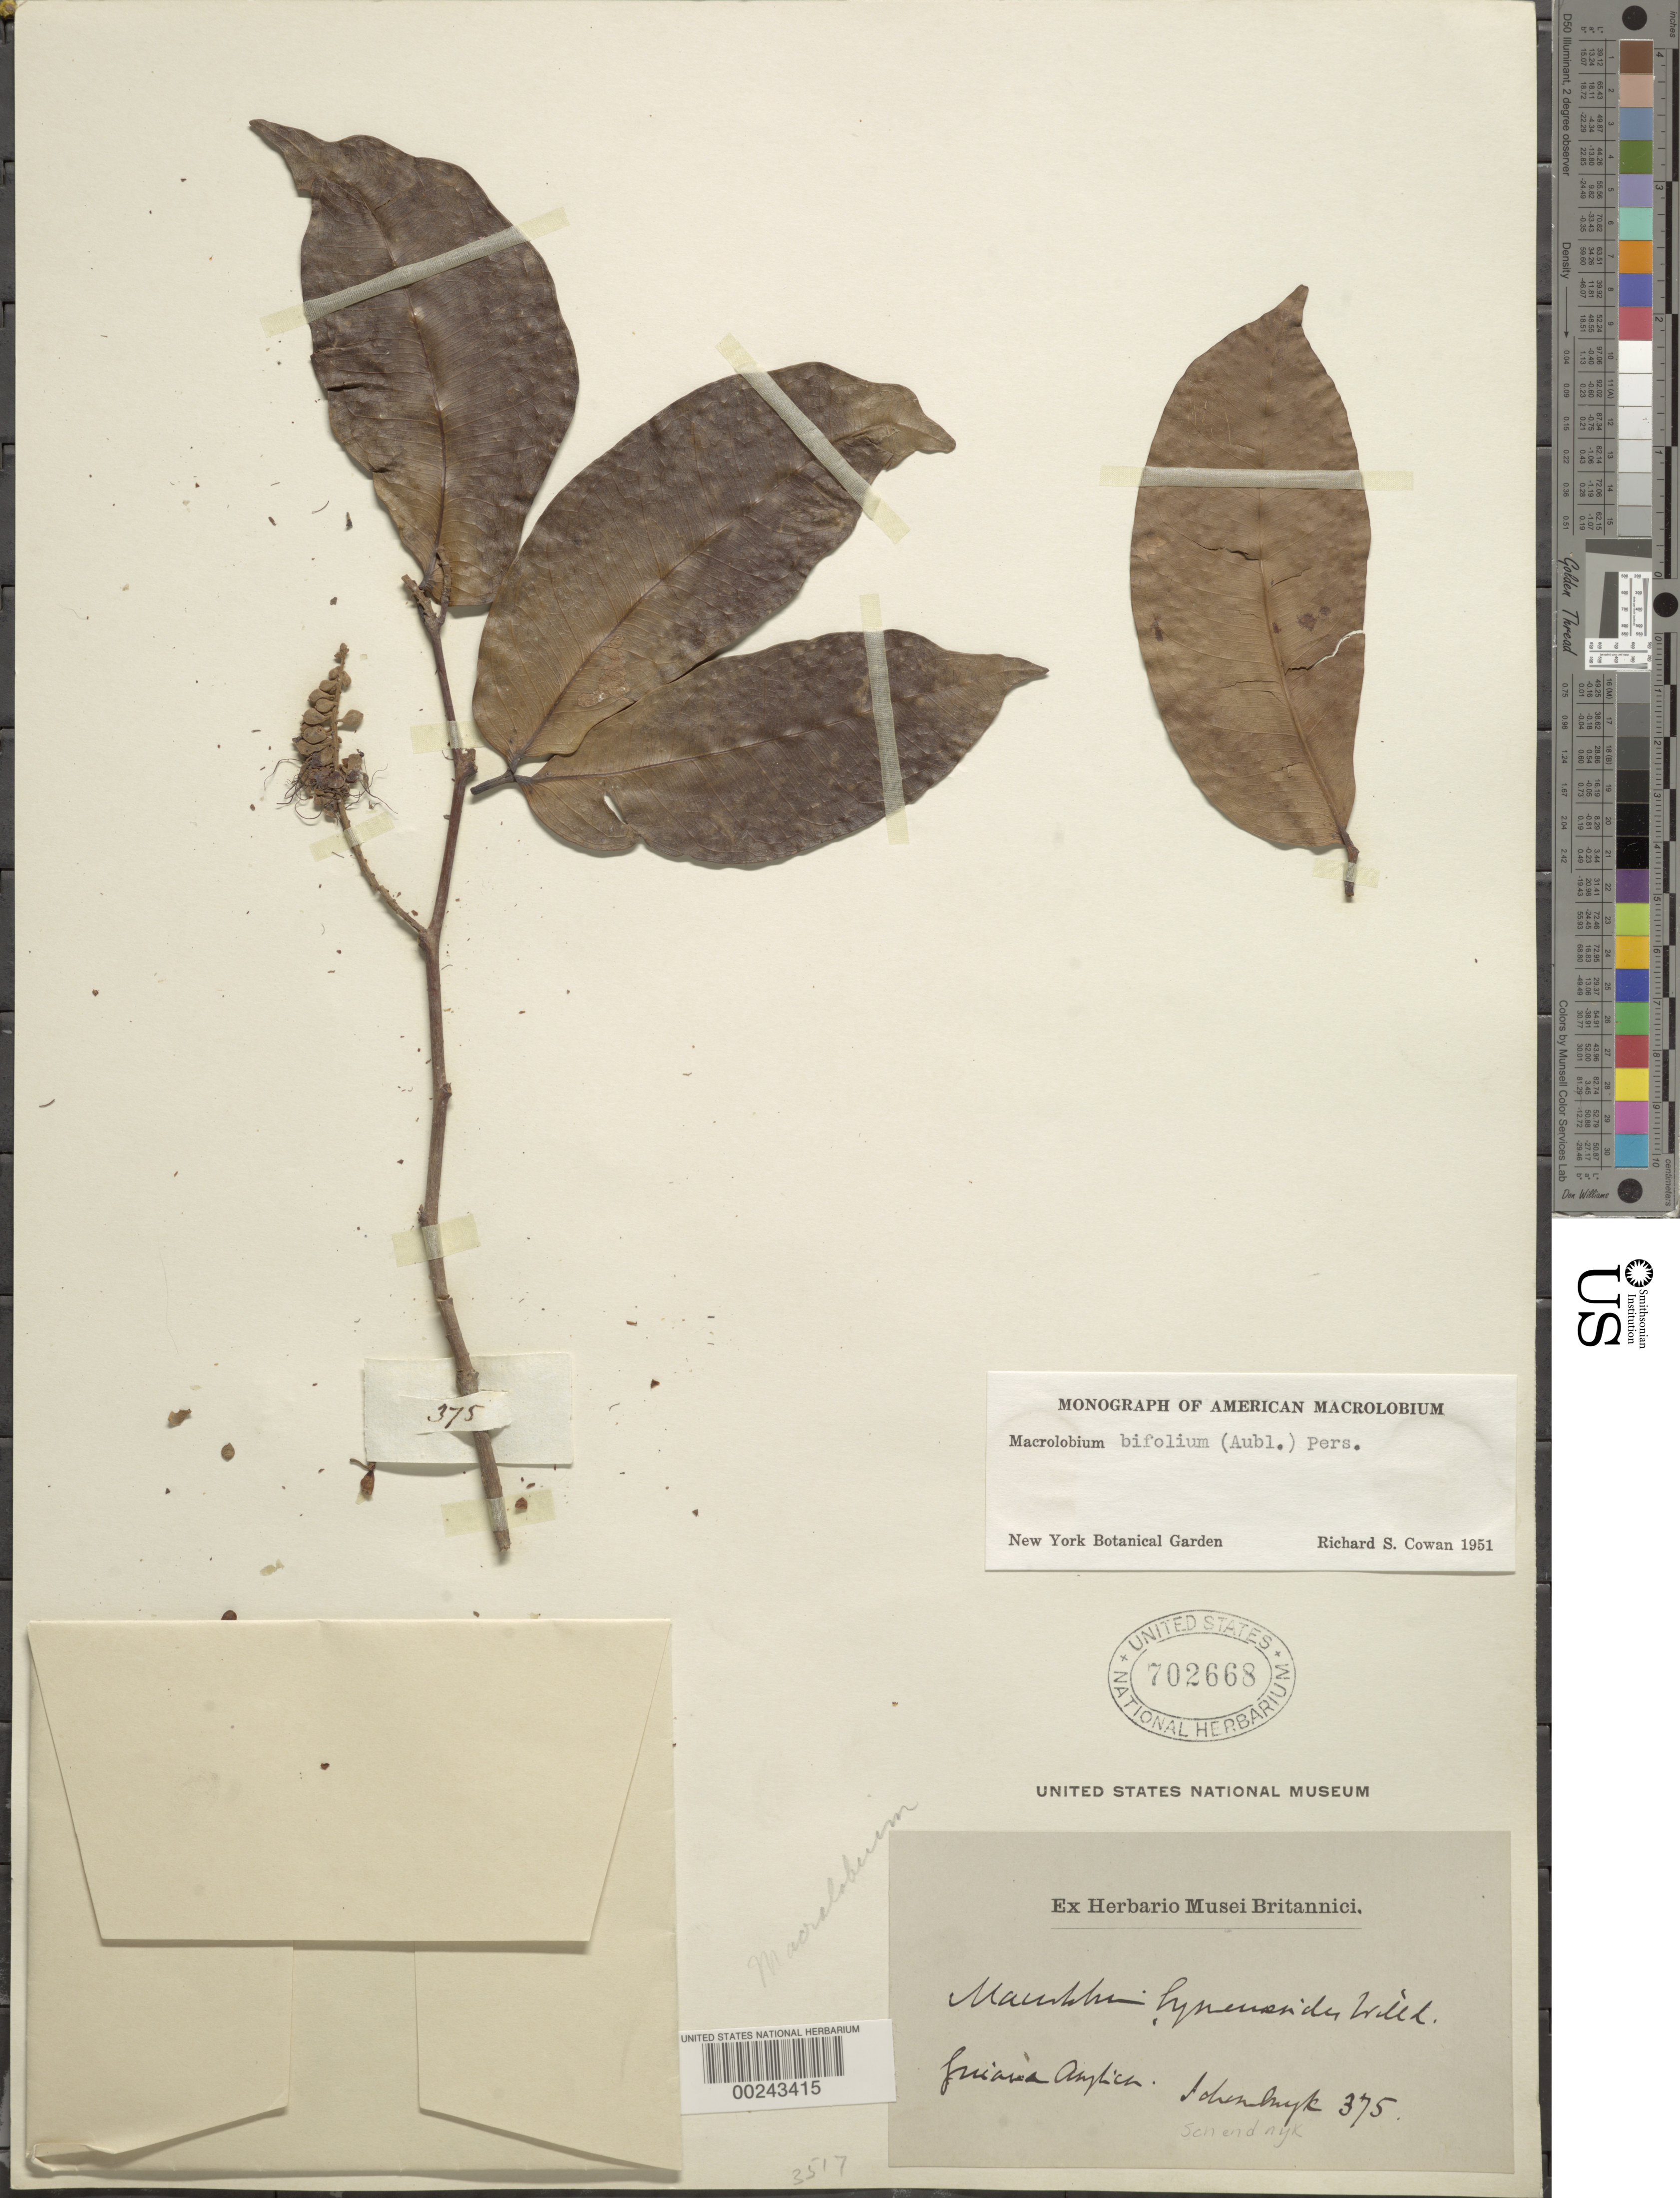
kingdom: Plantae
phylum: Tracheophyta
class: Magnoliopsida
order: Fabales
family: Fabaceae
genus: Macrolobium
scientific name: Macrolobium bifolium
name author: (Aubl.) Pers.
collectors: -. Schendnyk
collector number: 375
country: Guyana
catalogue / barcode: US 702668